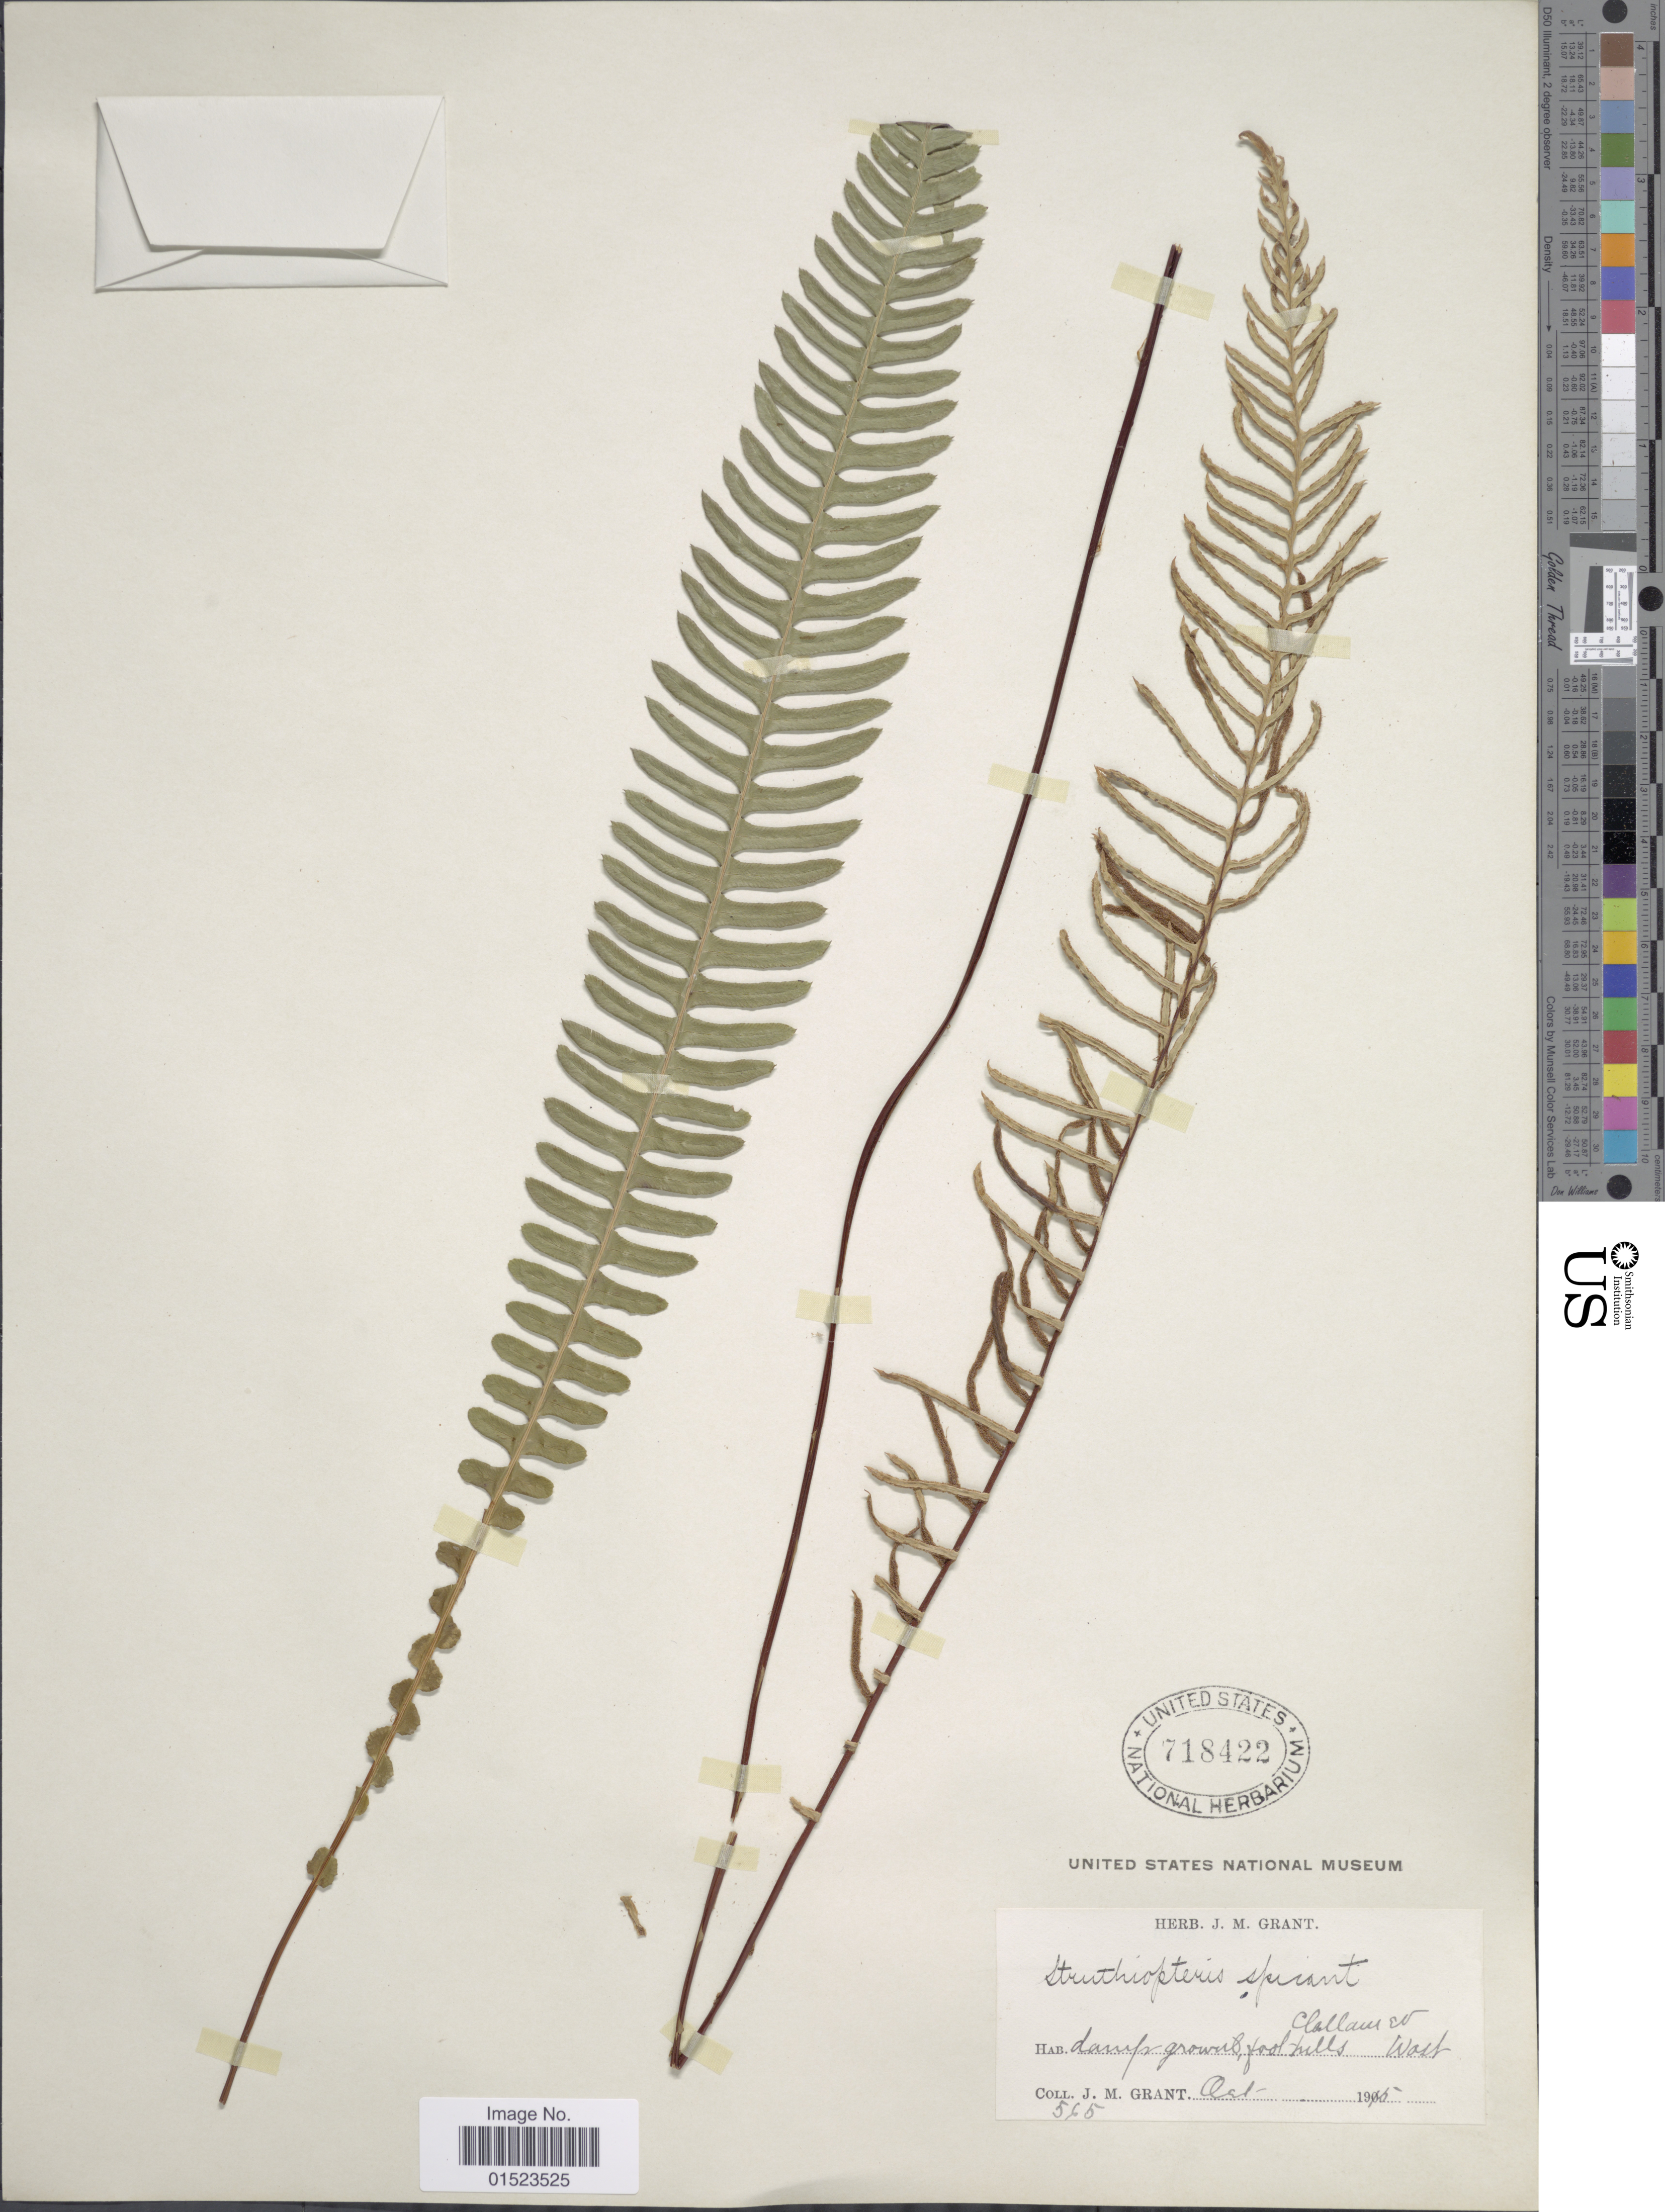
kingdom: Plantae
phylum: Tracheophyta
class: Polypodiopsida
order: Polypodiales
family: Blechnaceae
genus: Blechnum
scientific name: Blechnum spicant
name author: (L.) Sm.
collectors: J. M. Grant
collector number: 565?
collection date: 1915-10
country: United States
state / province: Washington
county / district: Clallam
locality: Damp growth, foot hills, Clallam.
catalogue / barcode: US 718422